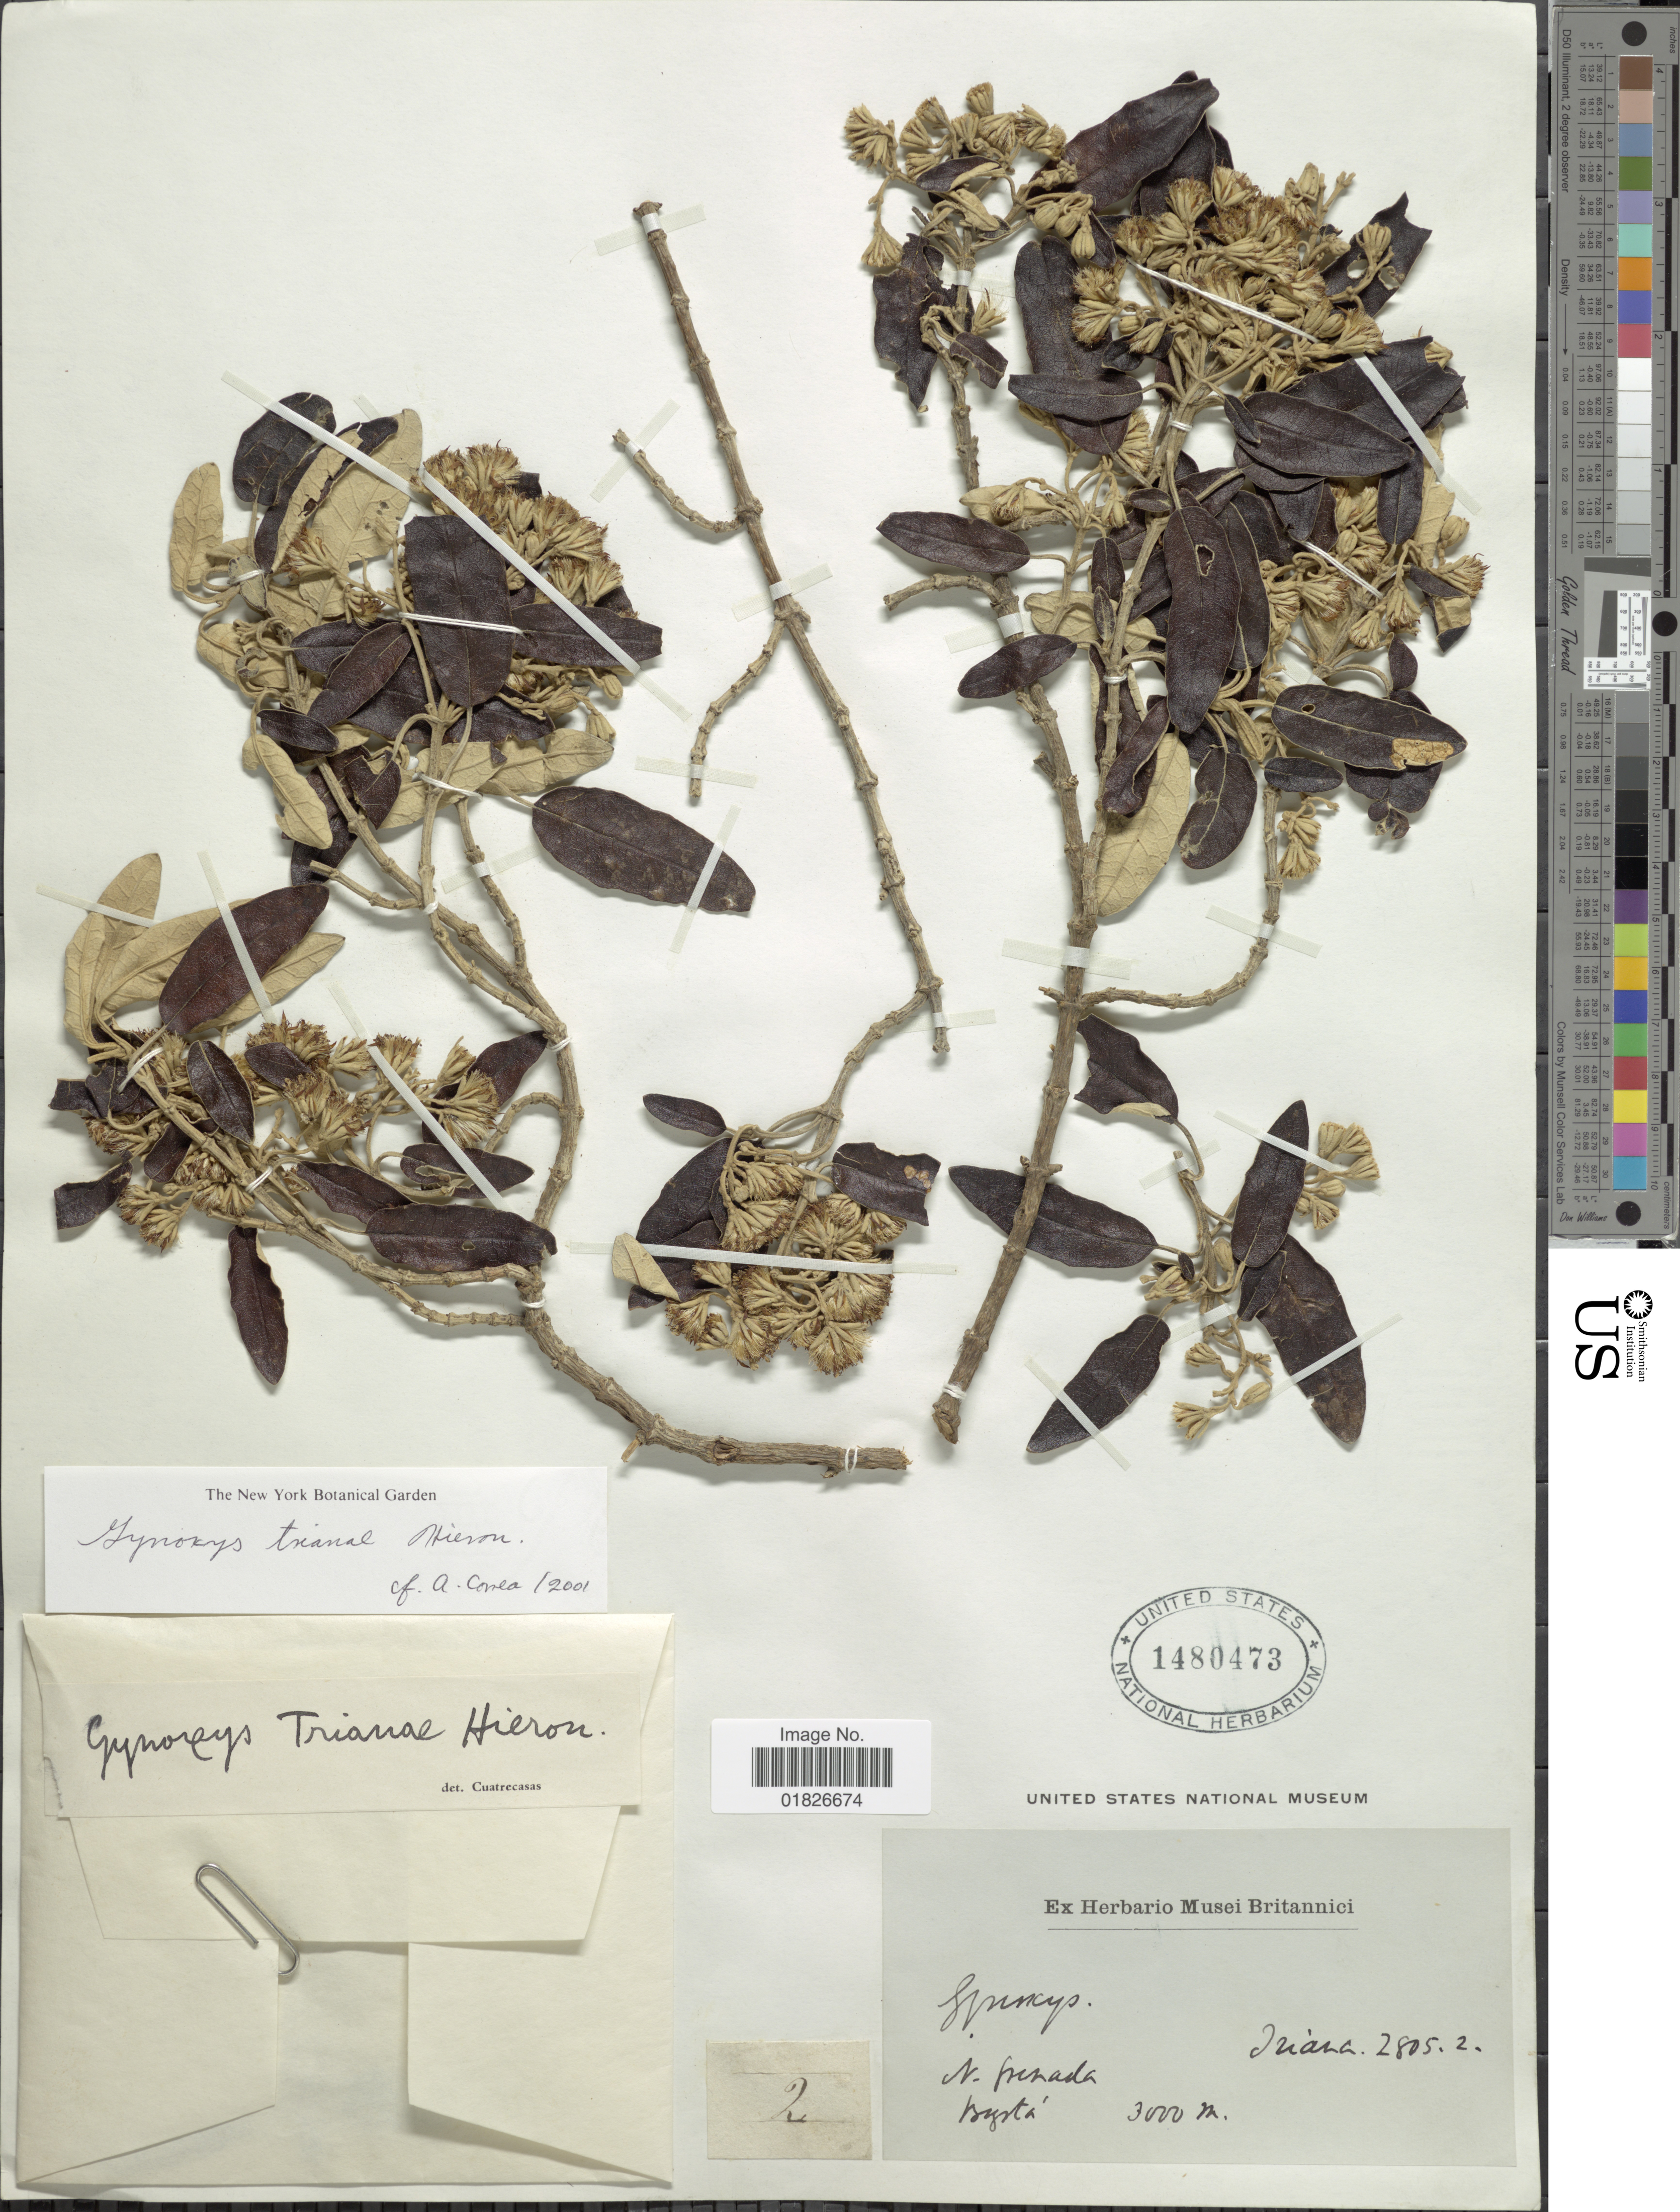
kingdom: Plantae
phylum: Tracheophyta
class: Magnoliopsida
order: Asterales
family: Asteraceae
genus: Gynoxys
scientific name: Gynoxys trianae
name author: Hieron.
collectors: Triana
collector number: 28052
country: Colombia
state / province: Bogota D.C.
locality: N. Grenada, Bogota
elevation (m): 3000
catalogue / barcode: US 1480473